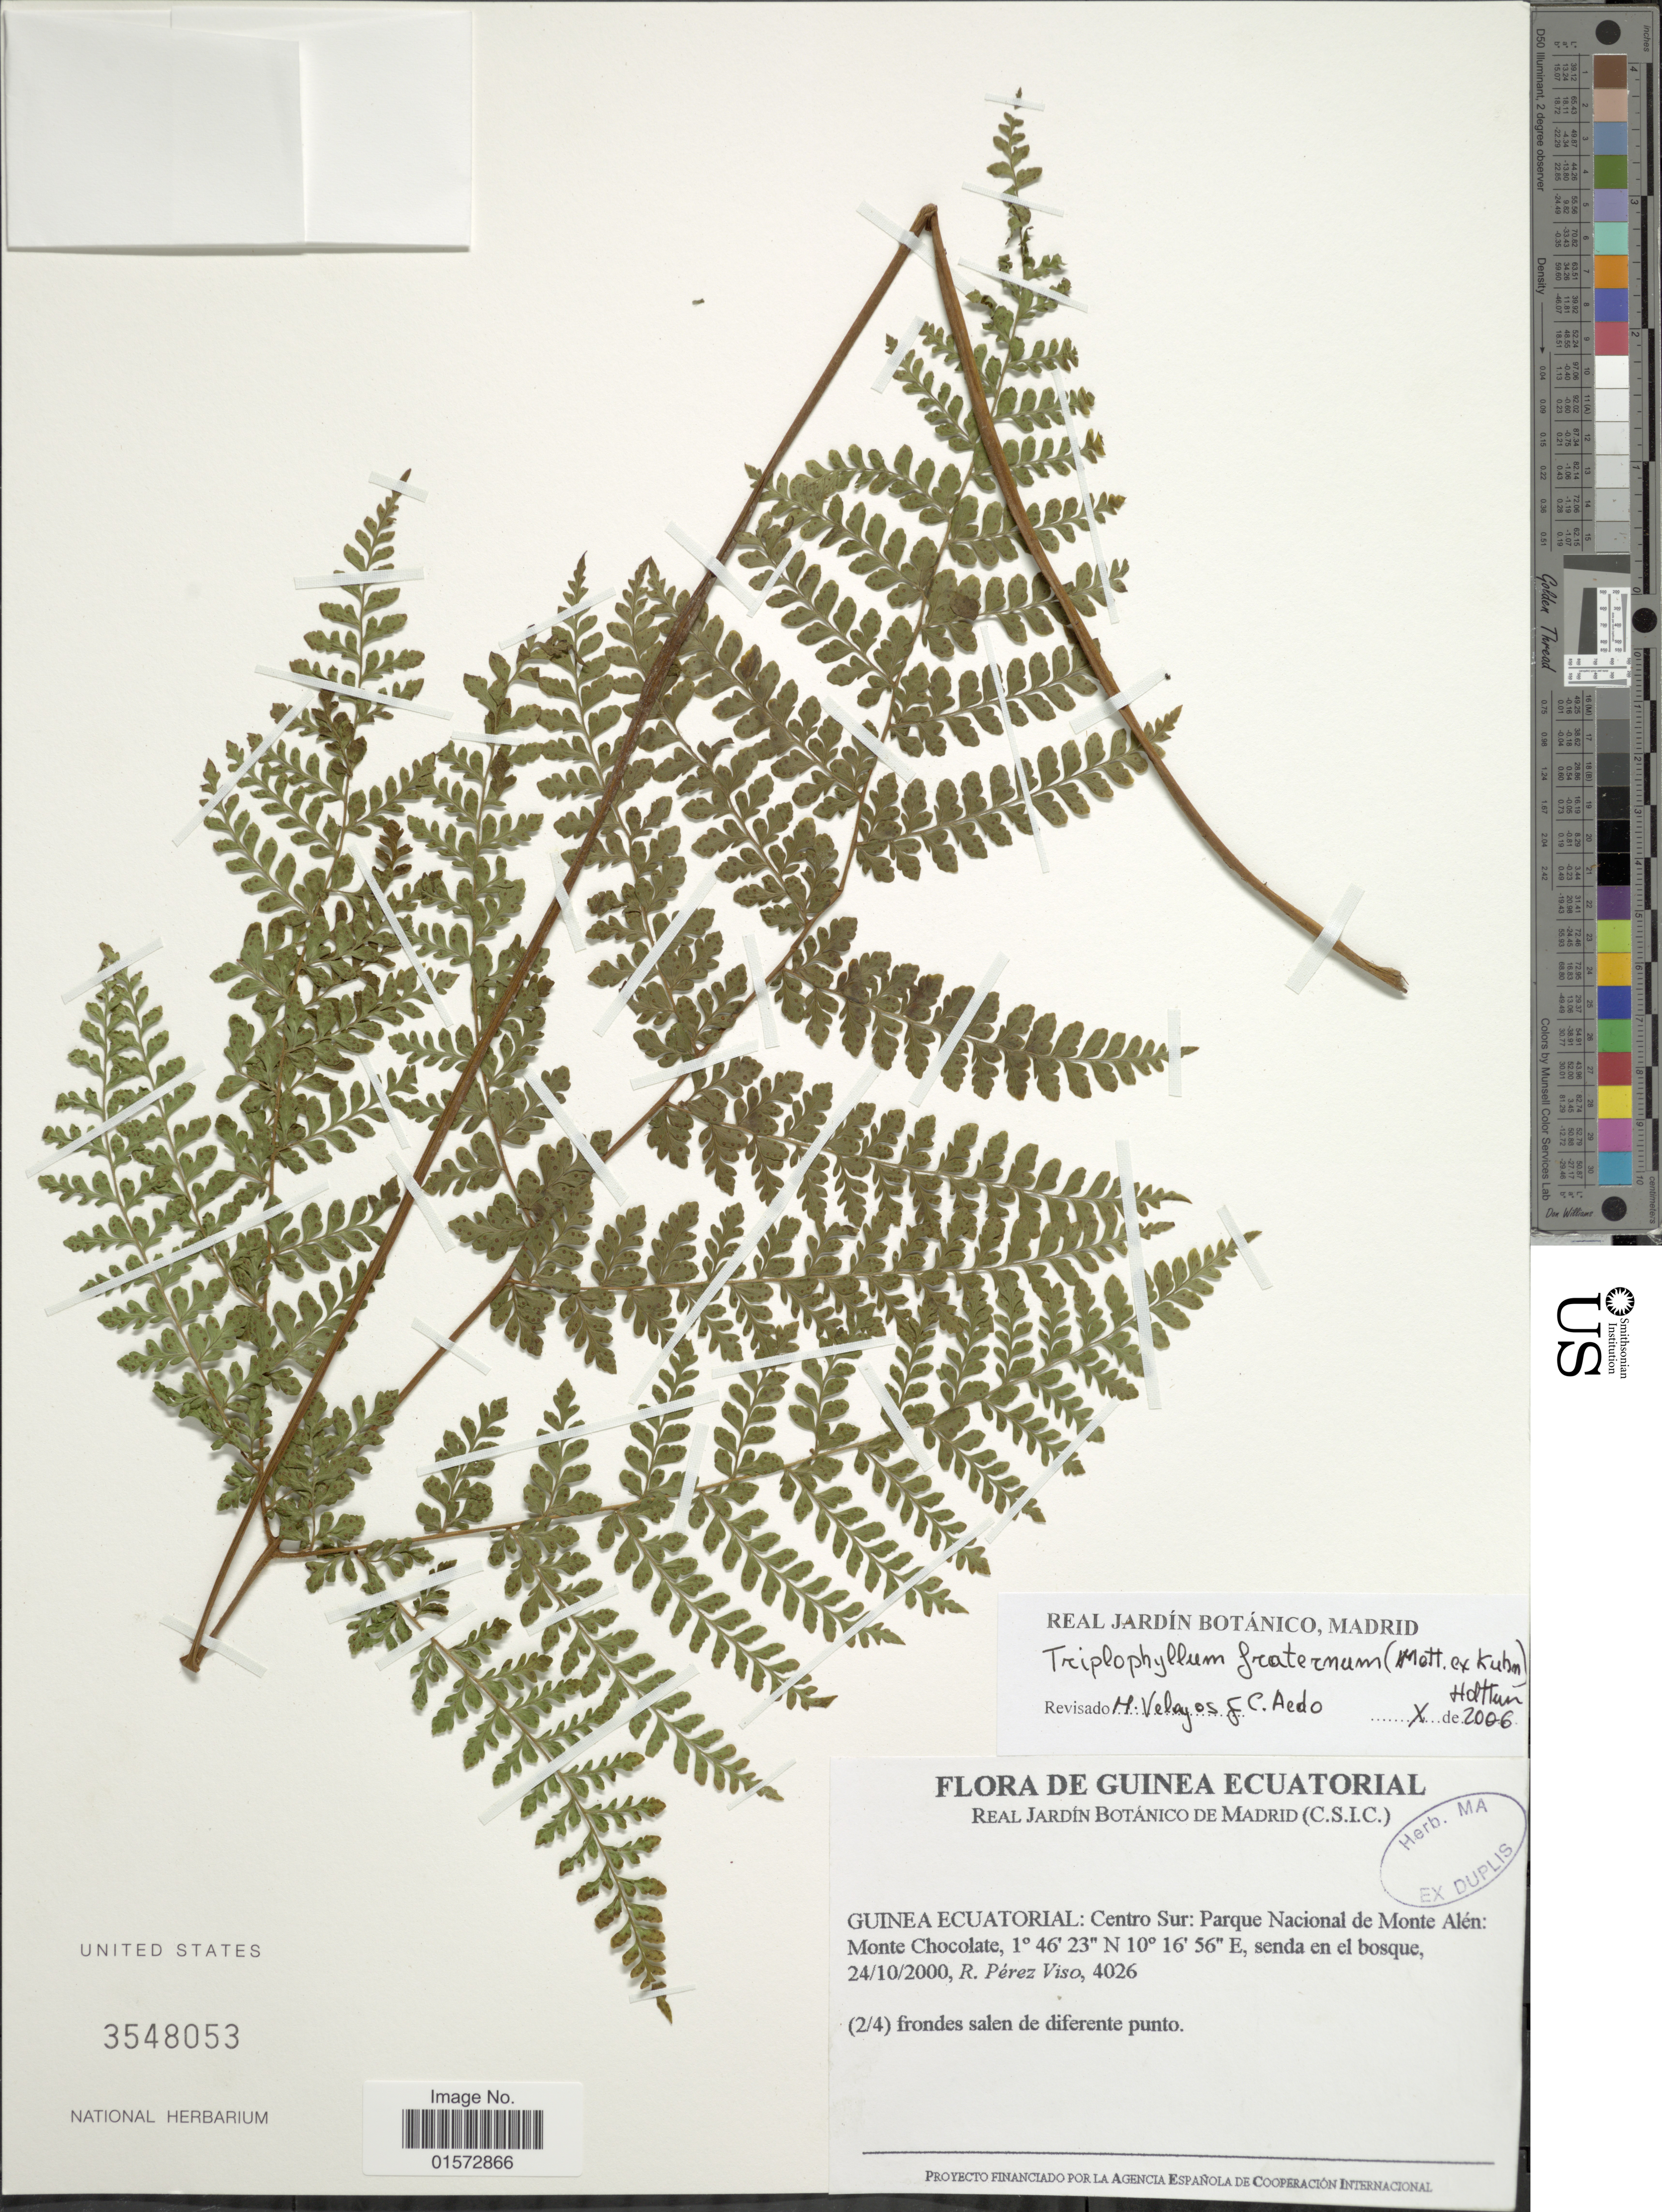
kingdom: Plantae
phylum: Tracheophyta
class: Polypodiopsida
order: Polypodiales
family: Tectariaceae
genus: Triplophyllum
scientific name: Triplophyllum fraternum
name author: (Mett.)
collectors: R. Perez Viso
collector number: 4026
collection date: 2000-10-24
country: Equatorial Guinea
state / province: Centro Sur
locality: Parque Nacional de Monte Alén: Monte Chocolate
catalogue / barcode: US 3548053